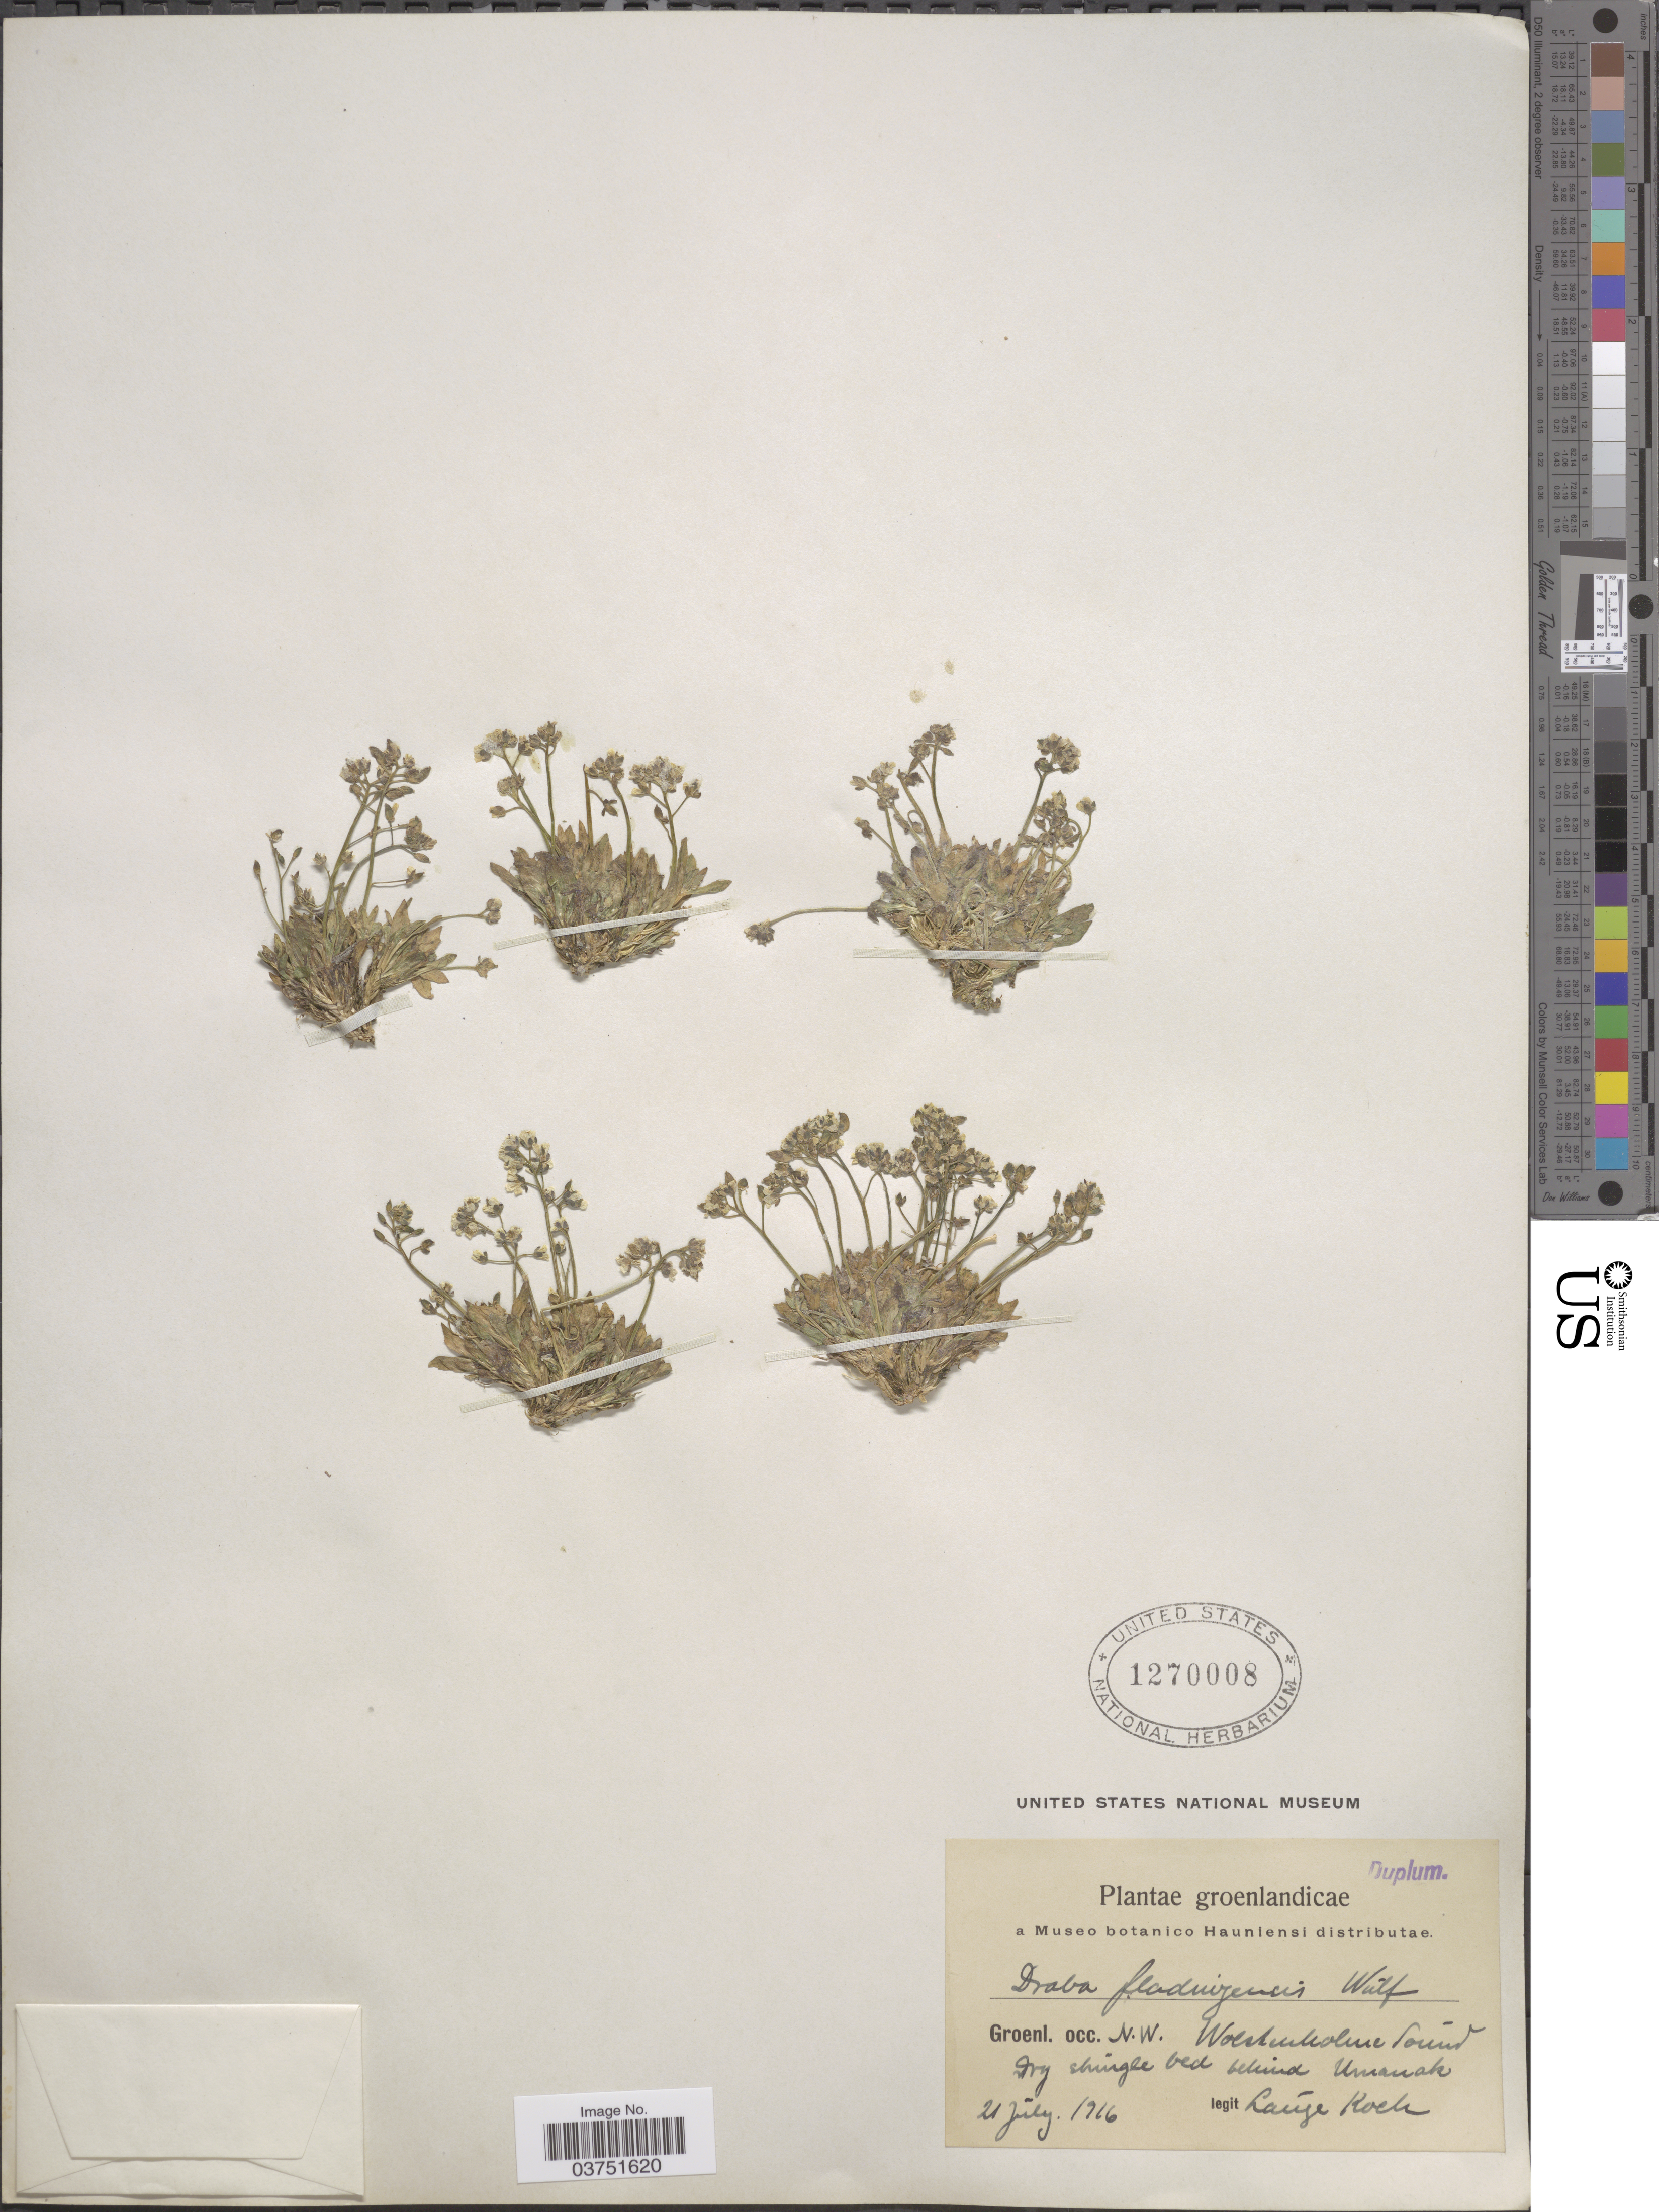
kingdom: Plantae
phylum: Tracheophyta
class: Magnoliopsida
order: Brassicales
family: Brassicaceae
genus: Draba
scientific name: Draba lactea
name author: Adams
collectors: L. Koch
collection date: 1916-07-21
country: Greenland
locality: Groenl. occ. N.W. Wolstenholme Sound. Dry shingle bed behind Umanak.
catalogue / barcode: US 1270008